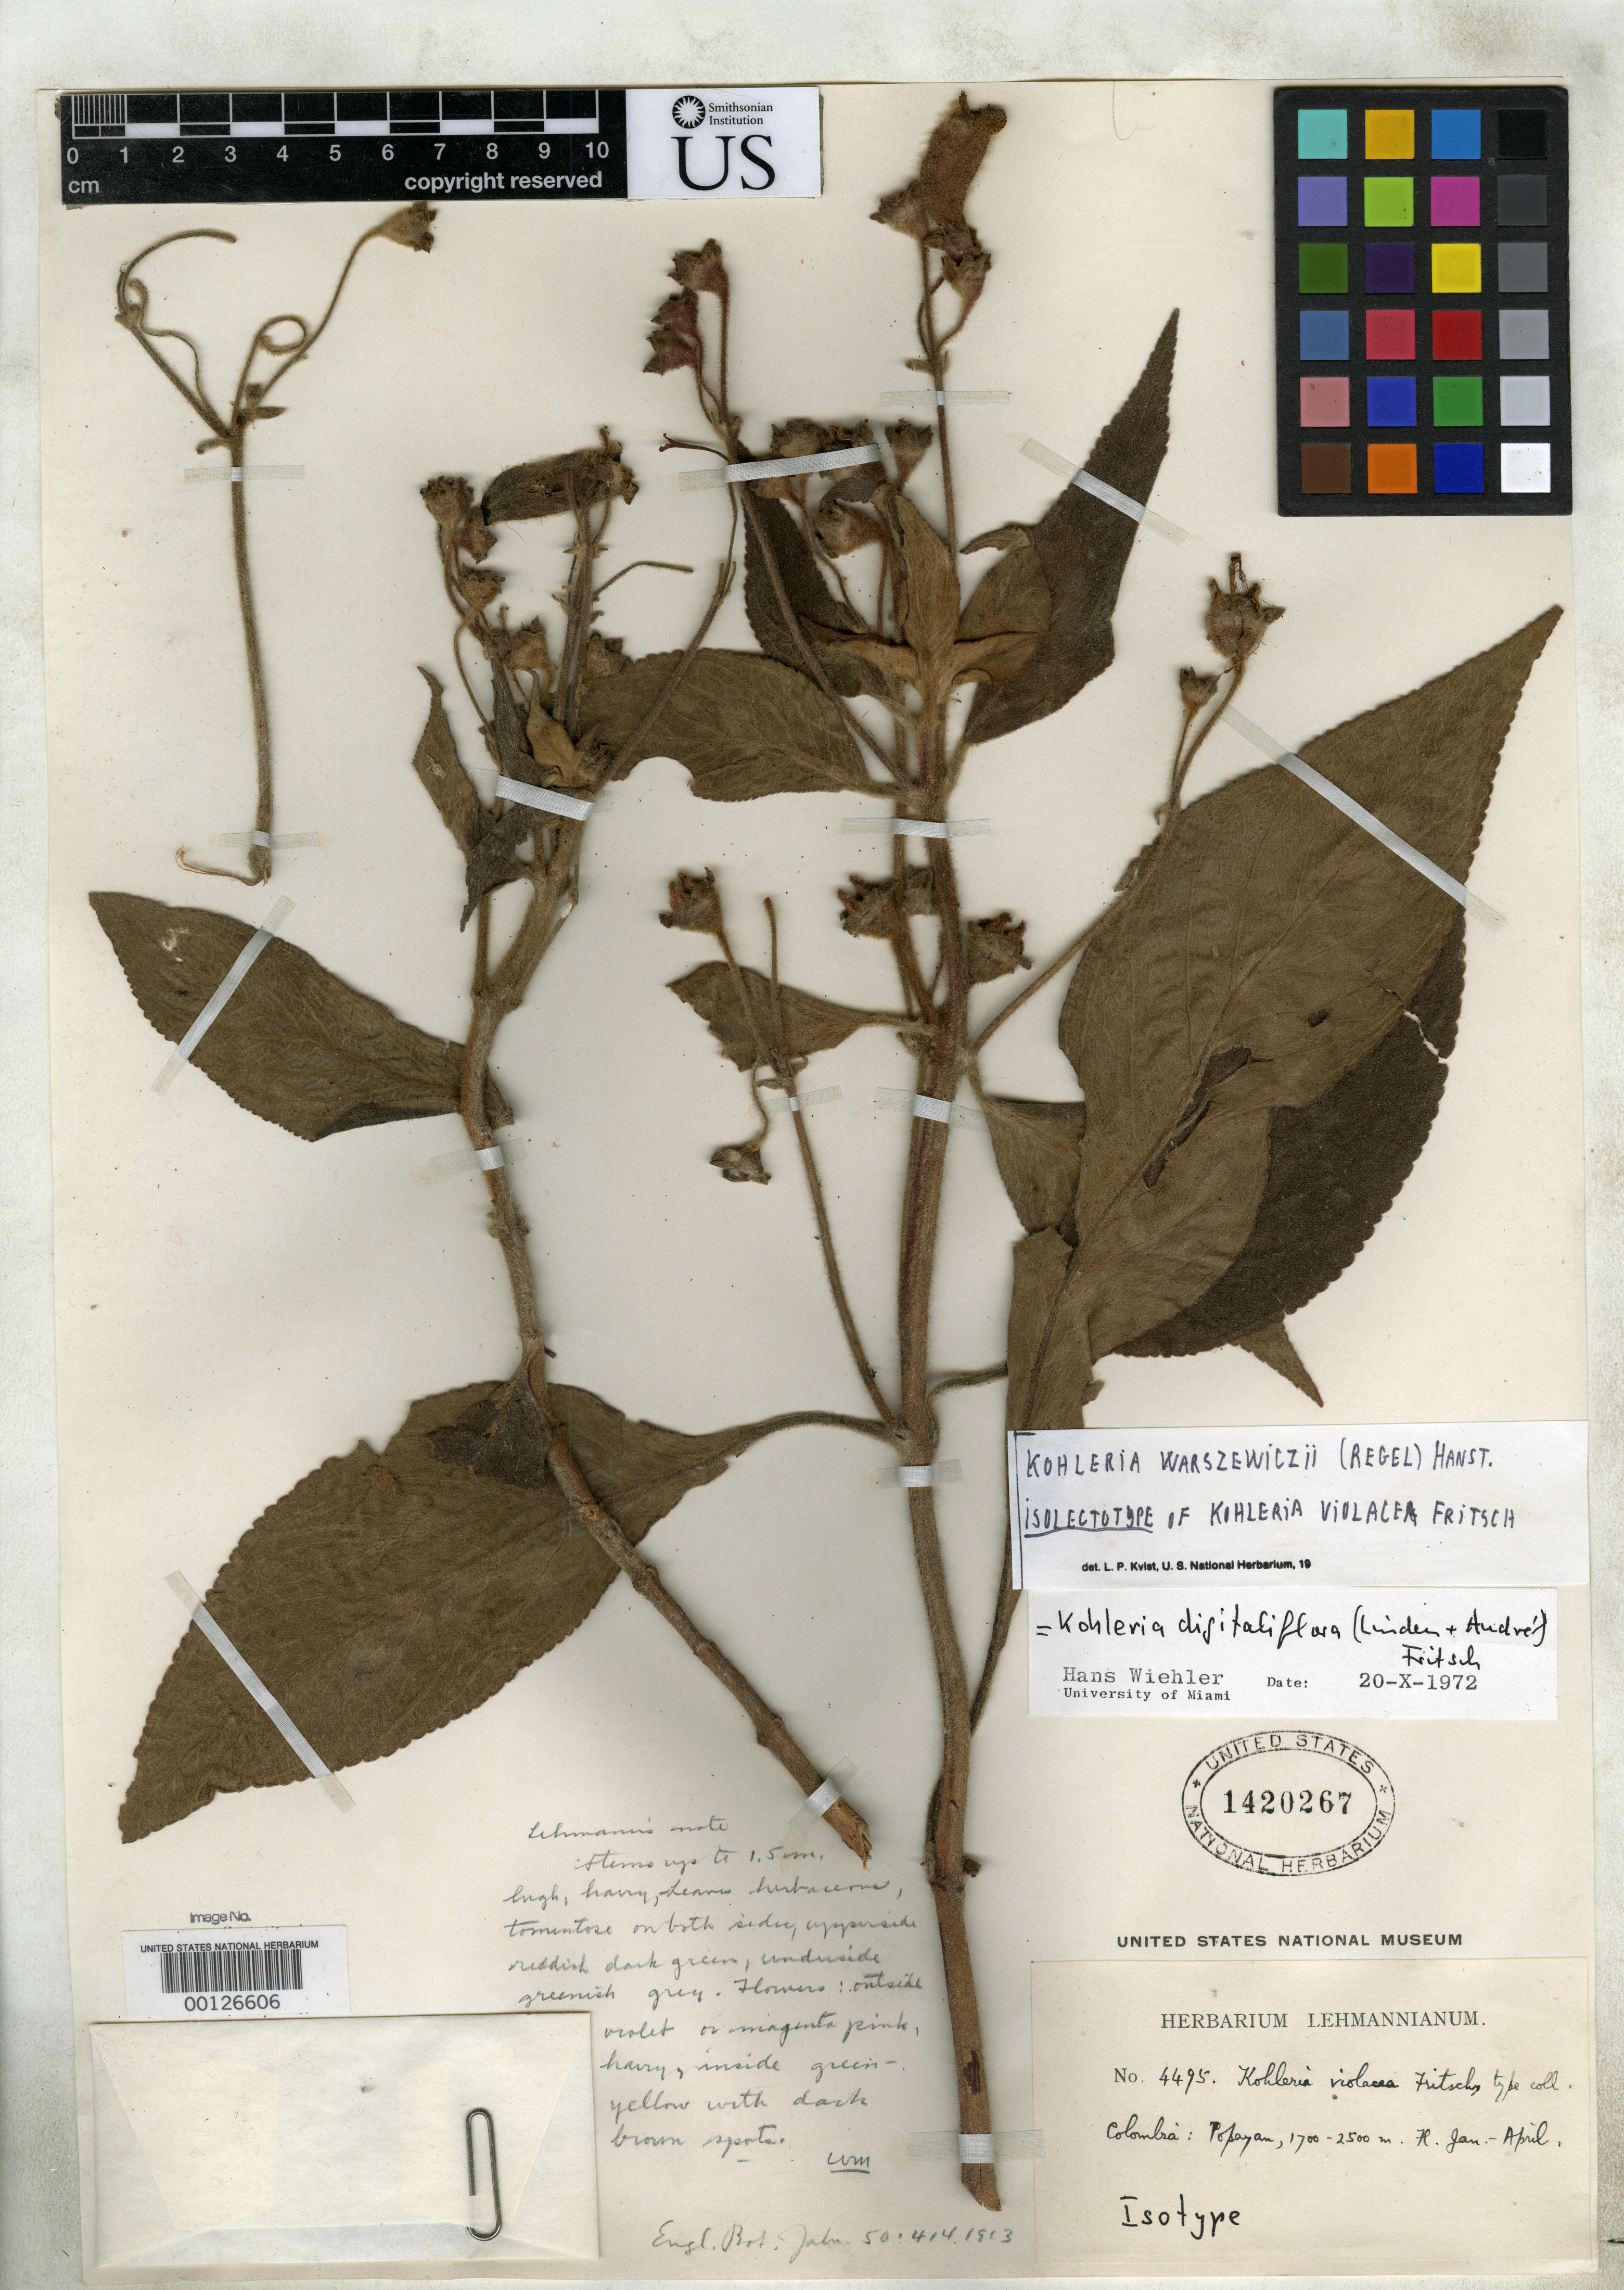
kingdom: Plantae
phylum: Tracheophyta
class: Magnoliopsida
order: Lamiales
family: Gesneriaceae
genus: Kohleria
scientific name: Kohleria violacea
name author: Fritsch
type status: Isolectotype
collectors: F. C. Lehmann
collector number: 4495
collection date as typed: Jan ---- to -- Apr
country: Colombia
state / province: Cauca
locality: Popayan.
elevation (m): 1700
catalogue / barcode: US 1420267